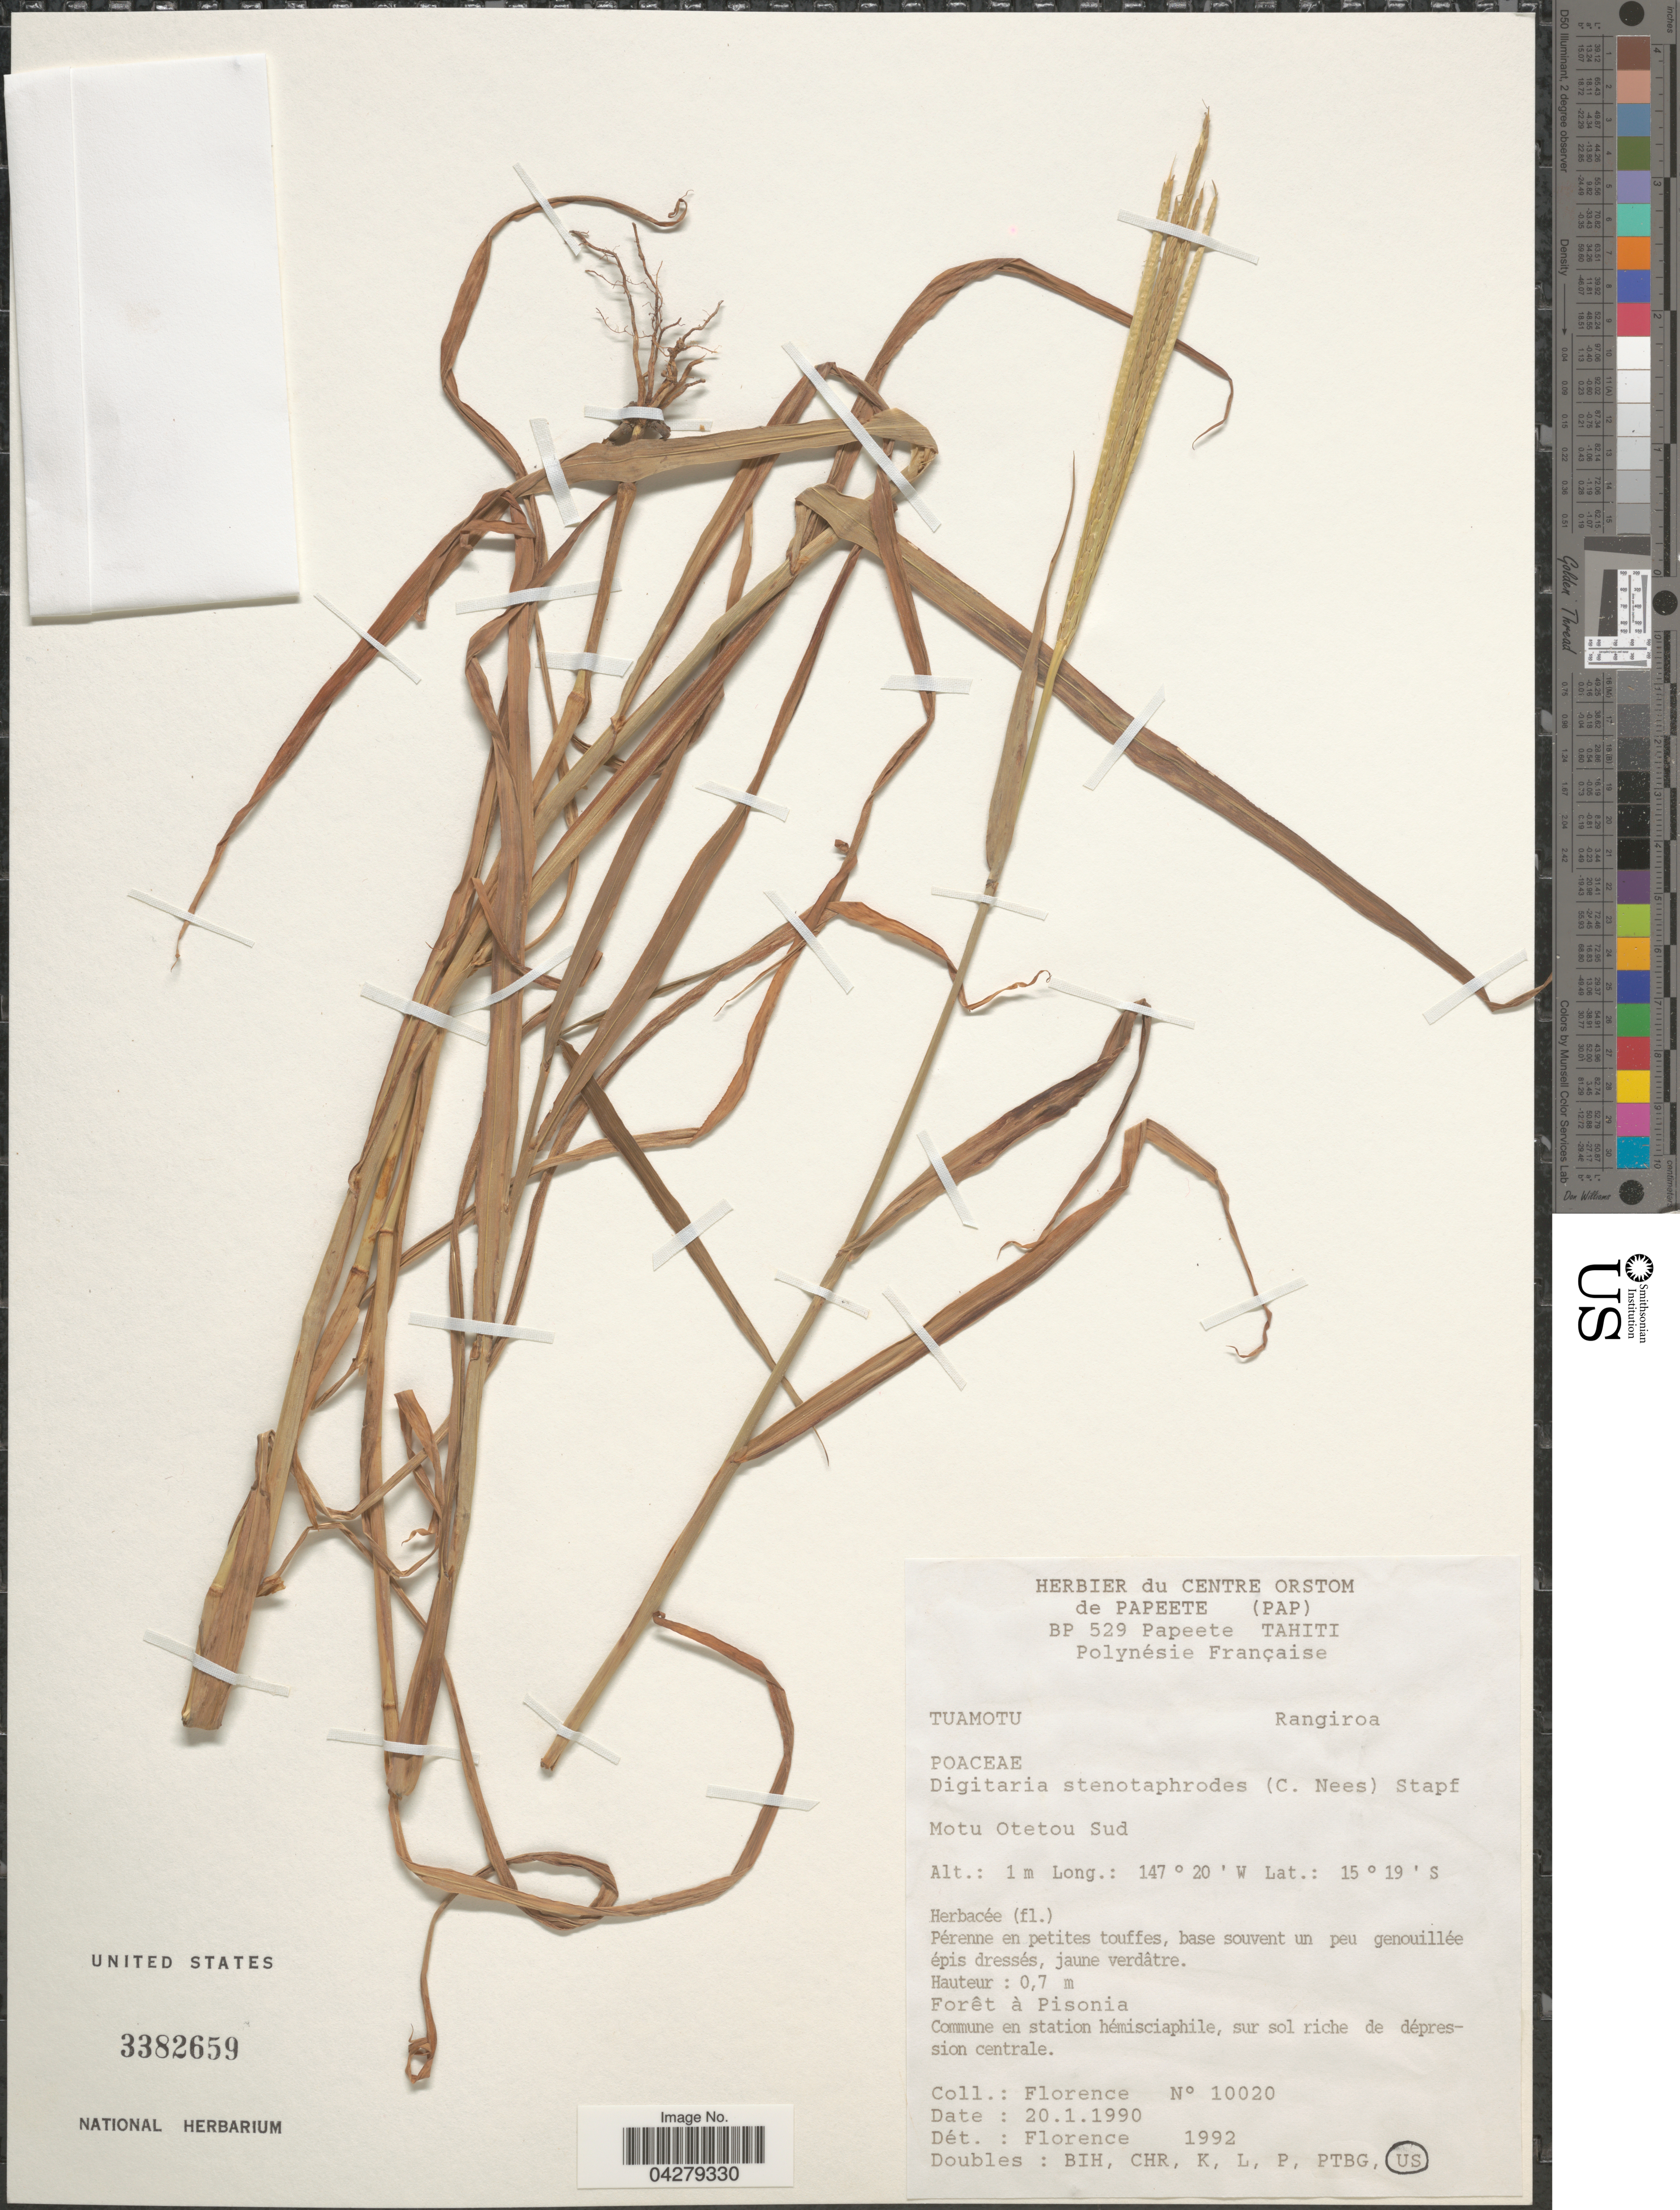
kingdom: Plantae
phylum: Tracheophyta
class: Liliopsida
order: Poales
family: Poaceae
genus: Digitaria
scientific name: Digitaria stenotaphrodes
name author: (Steud.) Stapf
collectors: -. Florence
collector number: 10020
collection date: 1990-01-20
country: French Polynesia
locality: Polynésie Française. Tuamotu. Rangiroa. Motu Otetou Sud.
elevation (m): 1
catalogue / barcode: US 3382659